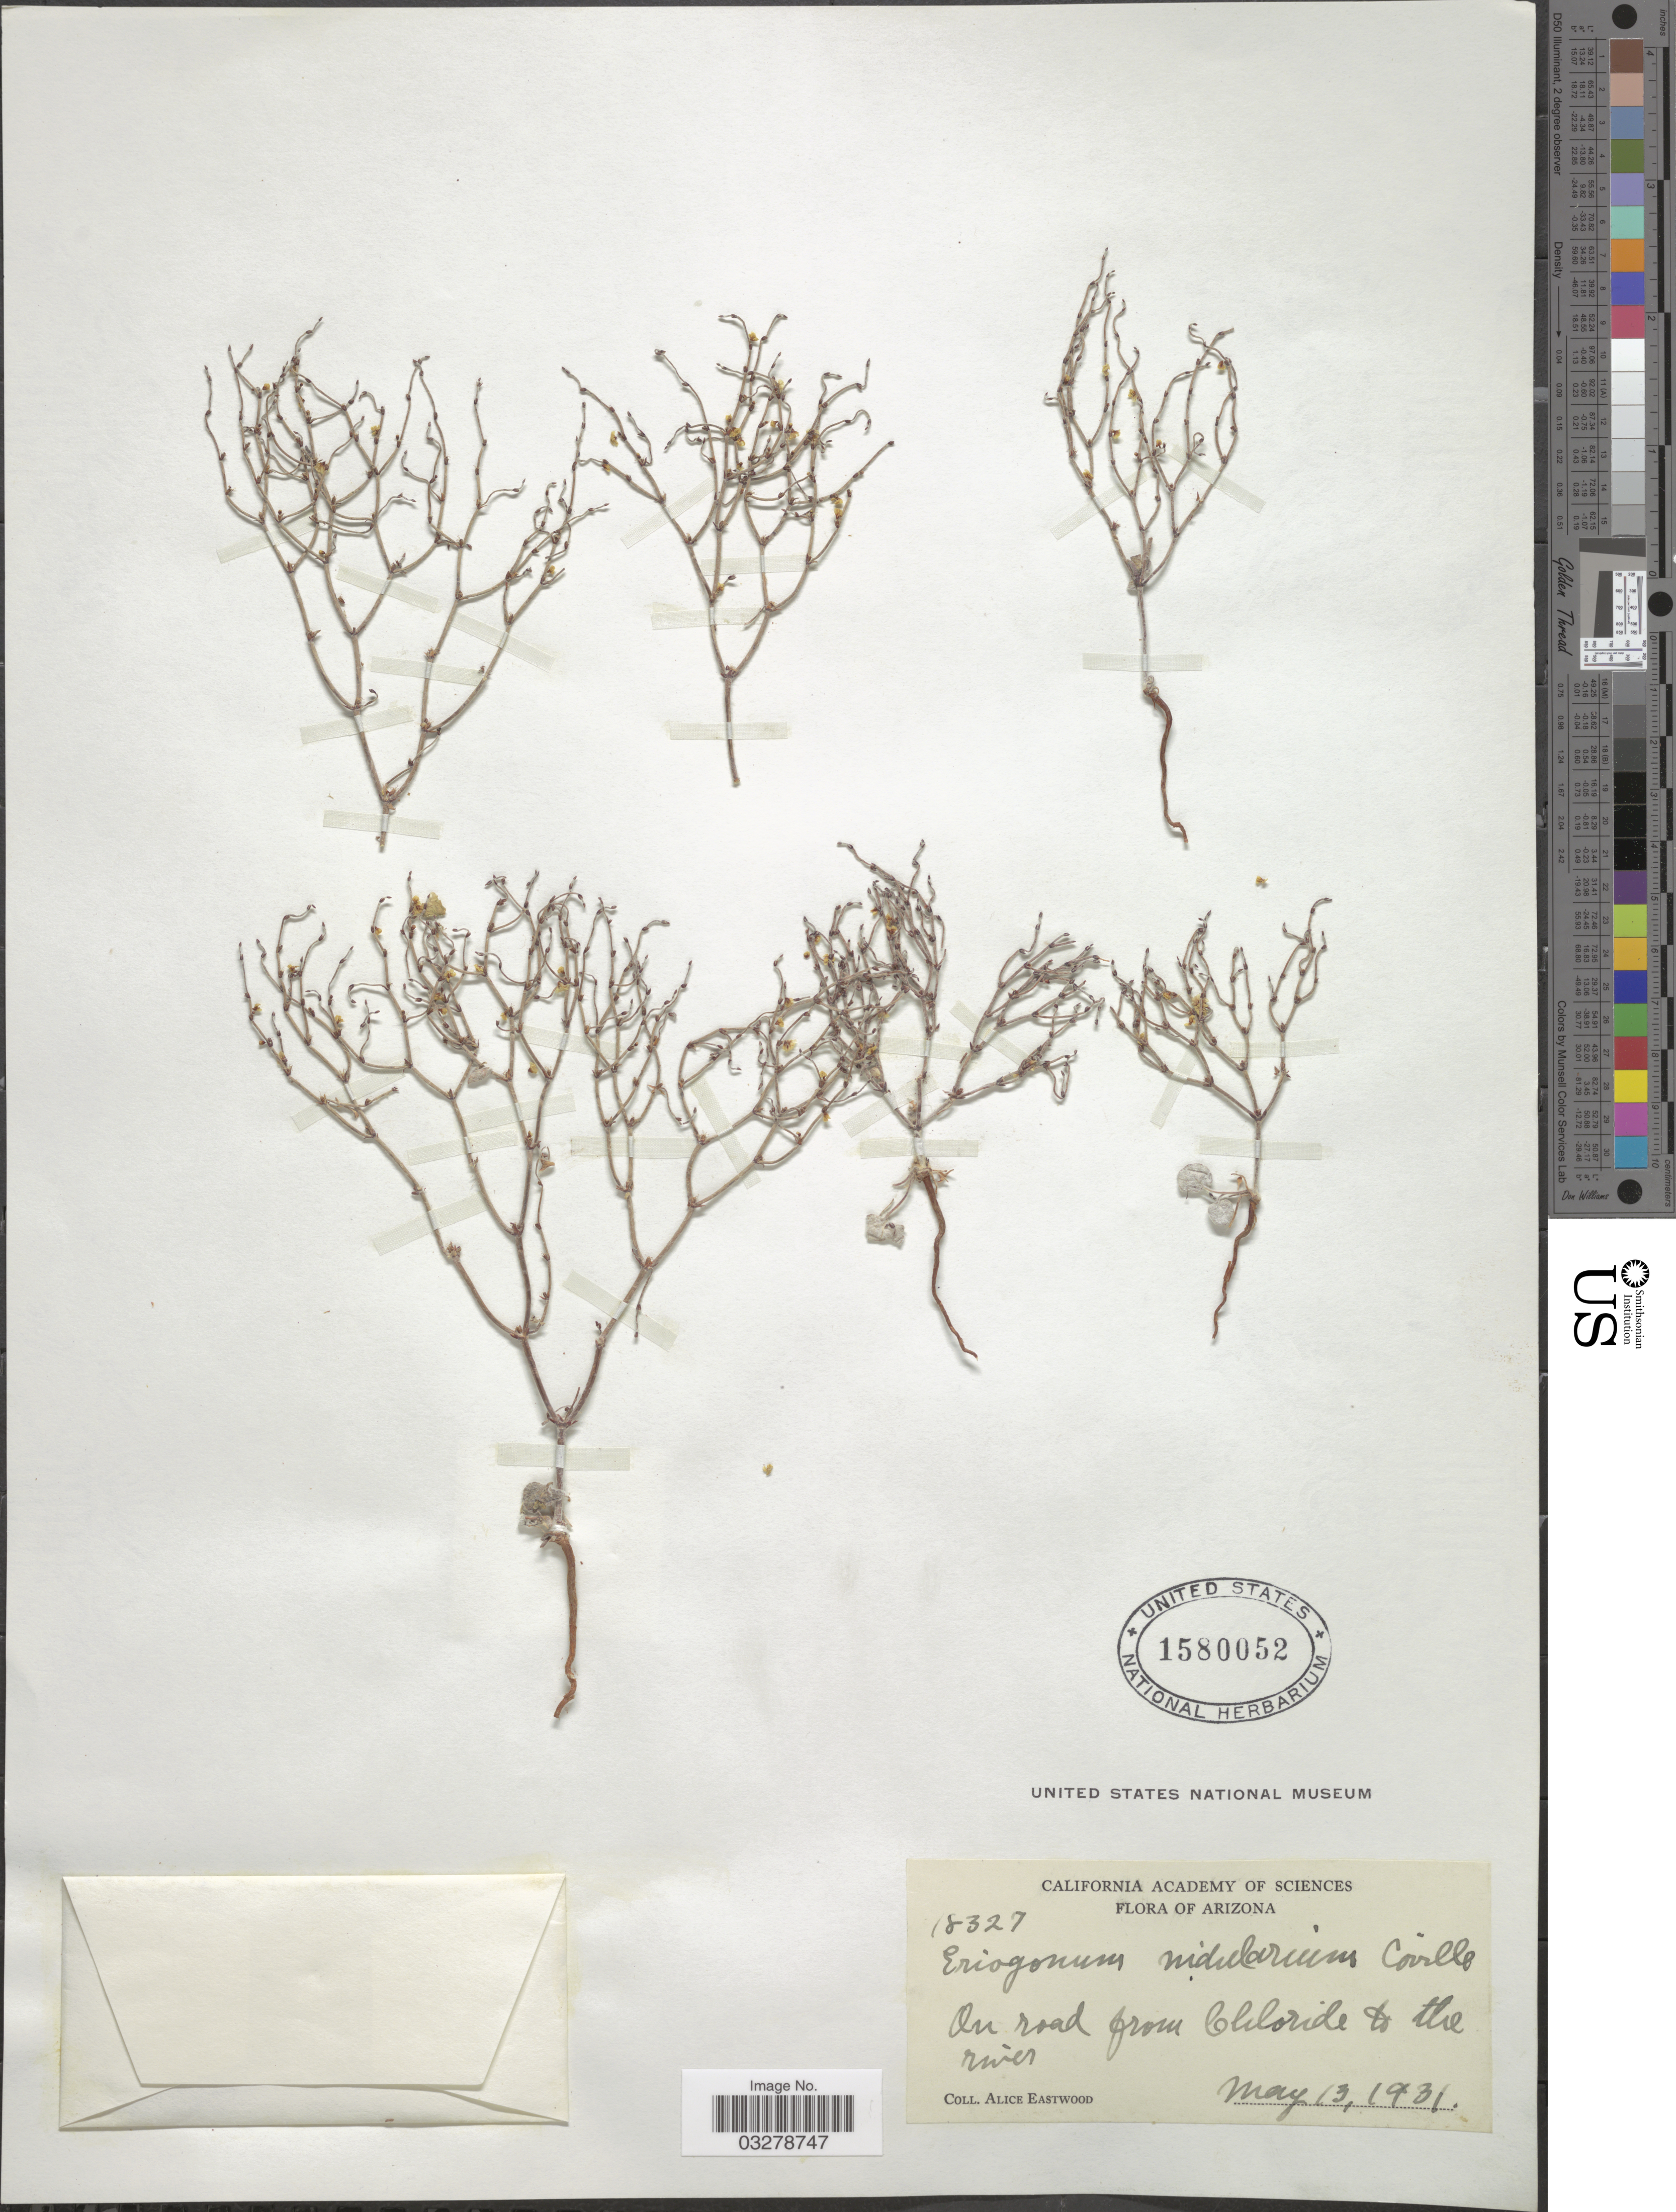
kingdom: Plantae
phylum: Tracheophyta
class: Magnoliopsida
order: Caryophyllales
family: Polygonaceae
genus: Eriogonum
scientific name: Eriogonum nidularium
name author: Coville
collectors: A. Eastwood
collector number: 18327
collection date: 1931-05-13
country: United States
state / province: Arizona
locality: On road from Chloride to the river.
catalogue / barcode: US 1580052